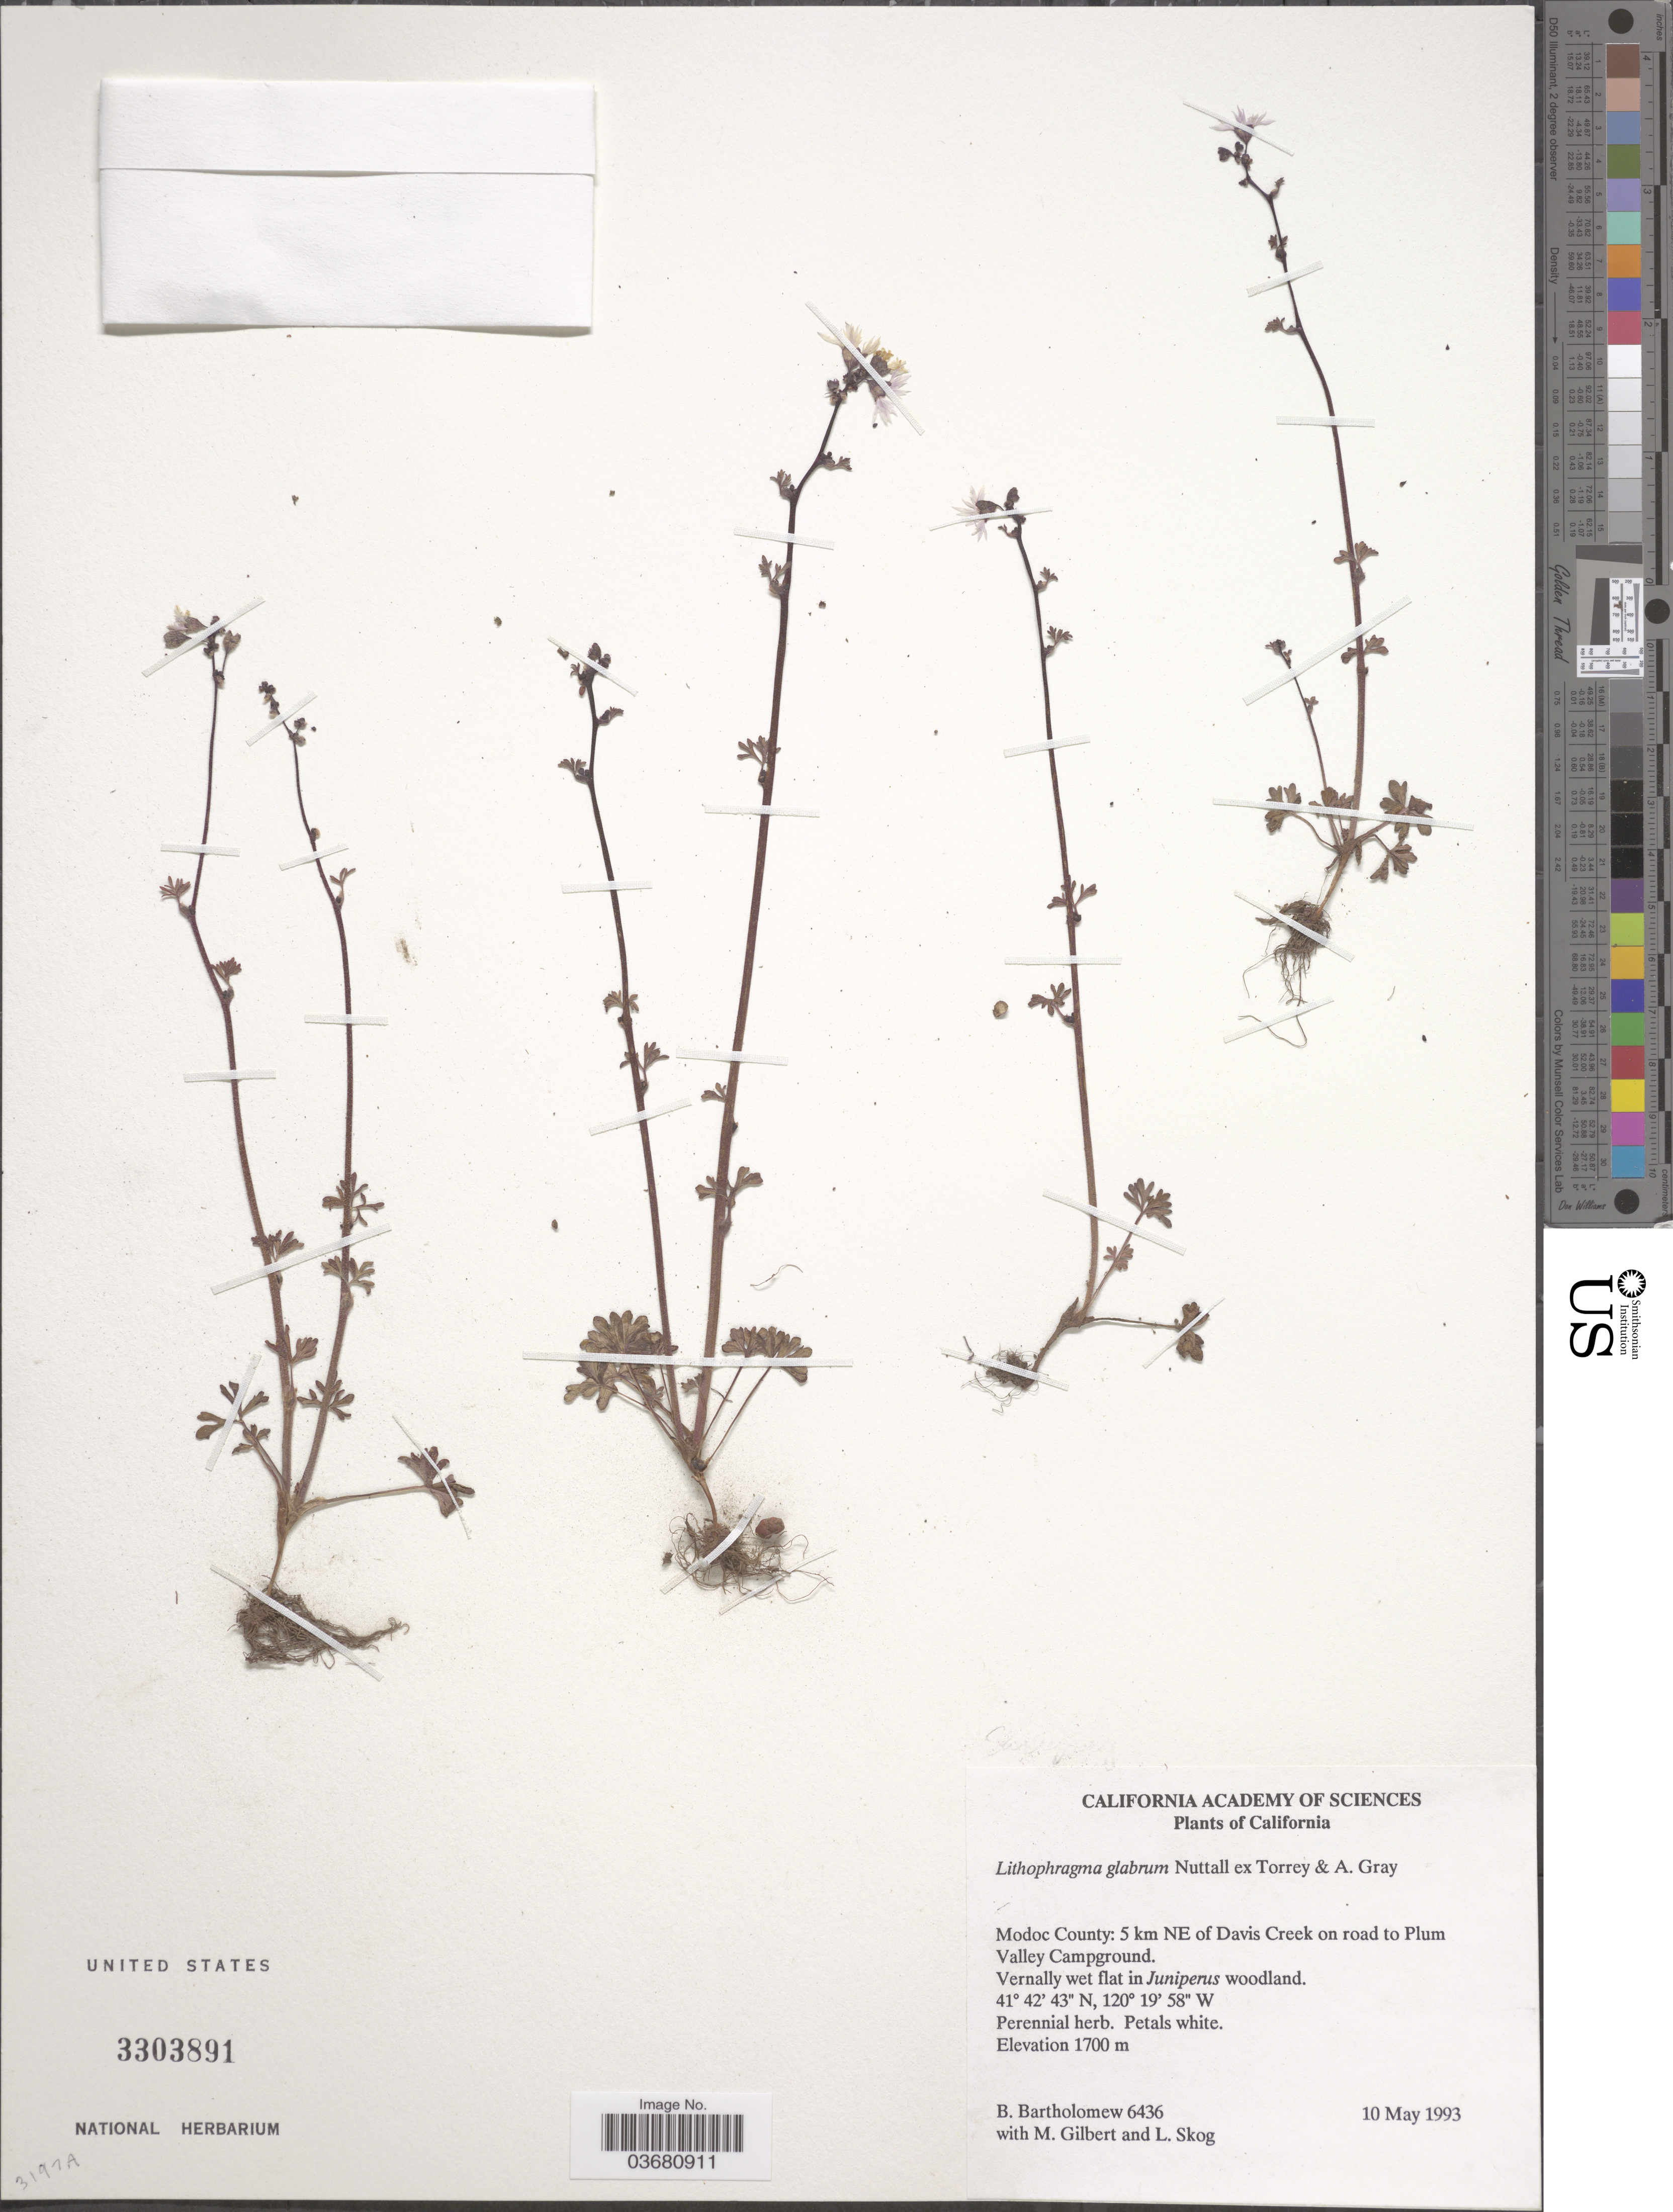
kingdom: Plantae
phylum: Tracheophyta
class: Magnoliopsida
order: Saxifragales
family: Saxifragaceae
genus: Lithophragma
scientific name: Lithophragma glabrum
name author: Nutt.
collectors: B. Bartholomew, M. Gilbert & L. E. Skog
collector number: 6436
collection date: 1993-05-10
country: United States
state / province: California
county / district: Modoc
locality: Modoc County: 5 km NE of Davis Creek on road to Plum Valley Campground.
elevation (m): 1700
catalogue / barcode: US 3303891